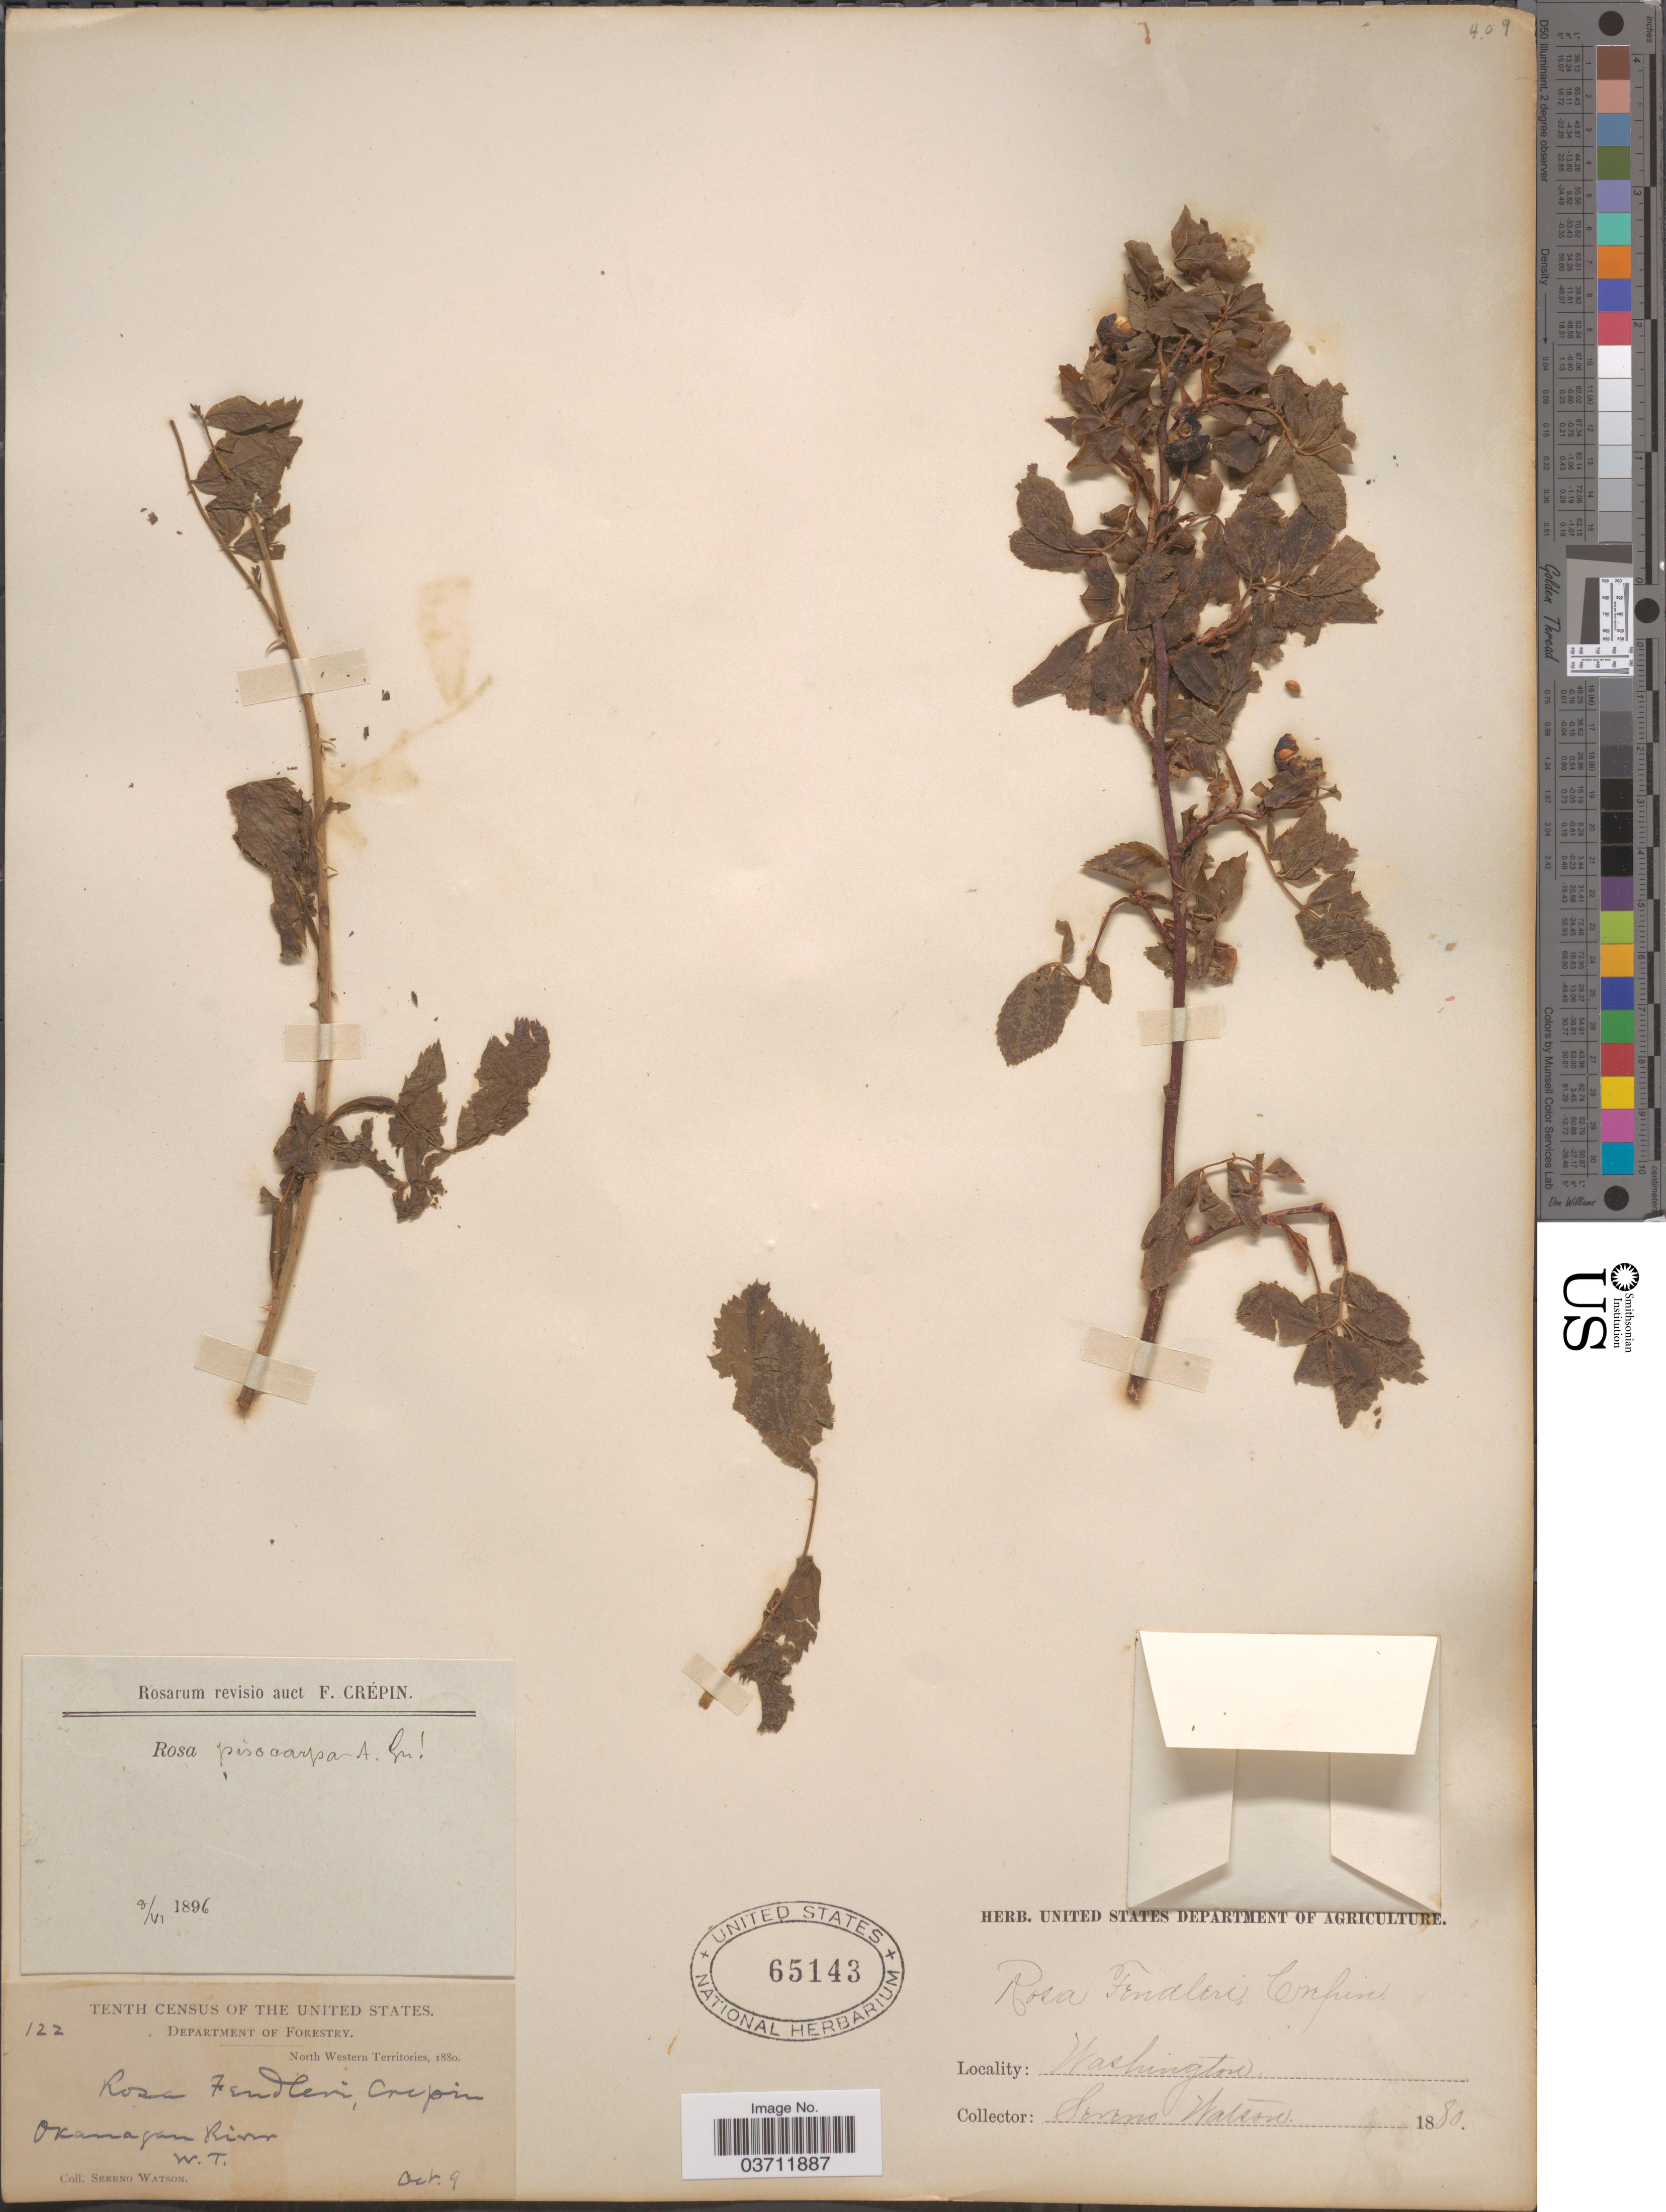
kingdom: Plantae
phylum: Tracheophyta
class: Magnoliopsida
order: Rosales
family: Rosaceae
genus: Rosa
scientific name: Rosa pisocarpa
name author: A. Gray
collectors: S. Watson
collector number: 122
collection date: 1880-10-09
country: United States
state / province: Washington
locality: North Western Territories. Okanagan River. W.T.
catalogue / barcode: US 65143